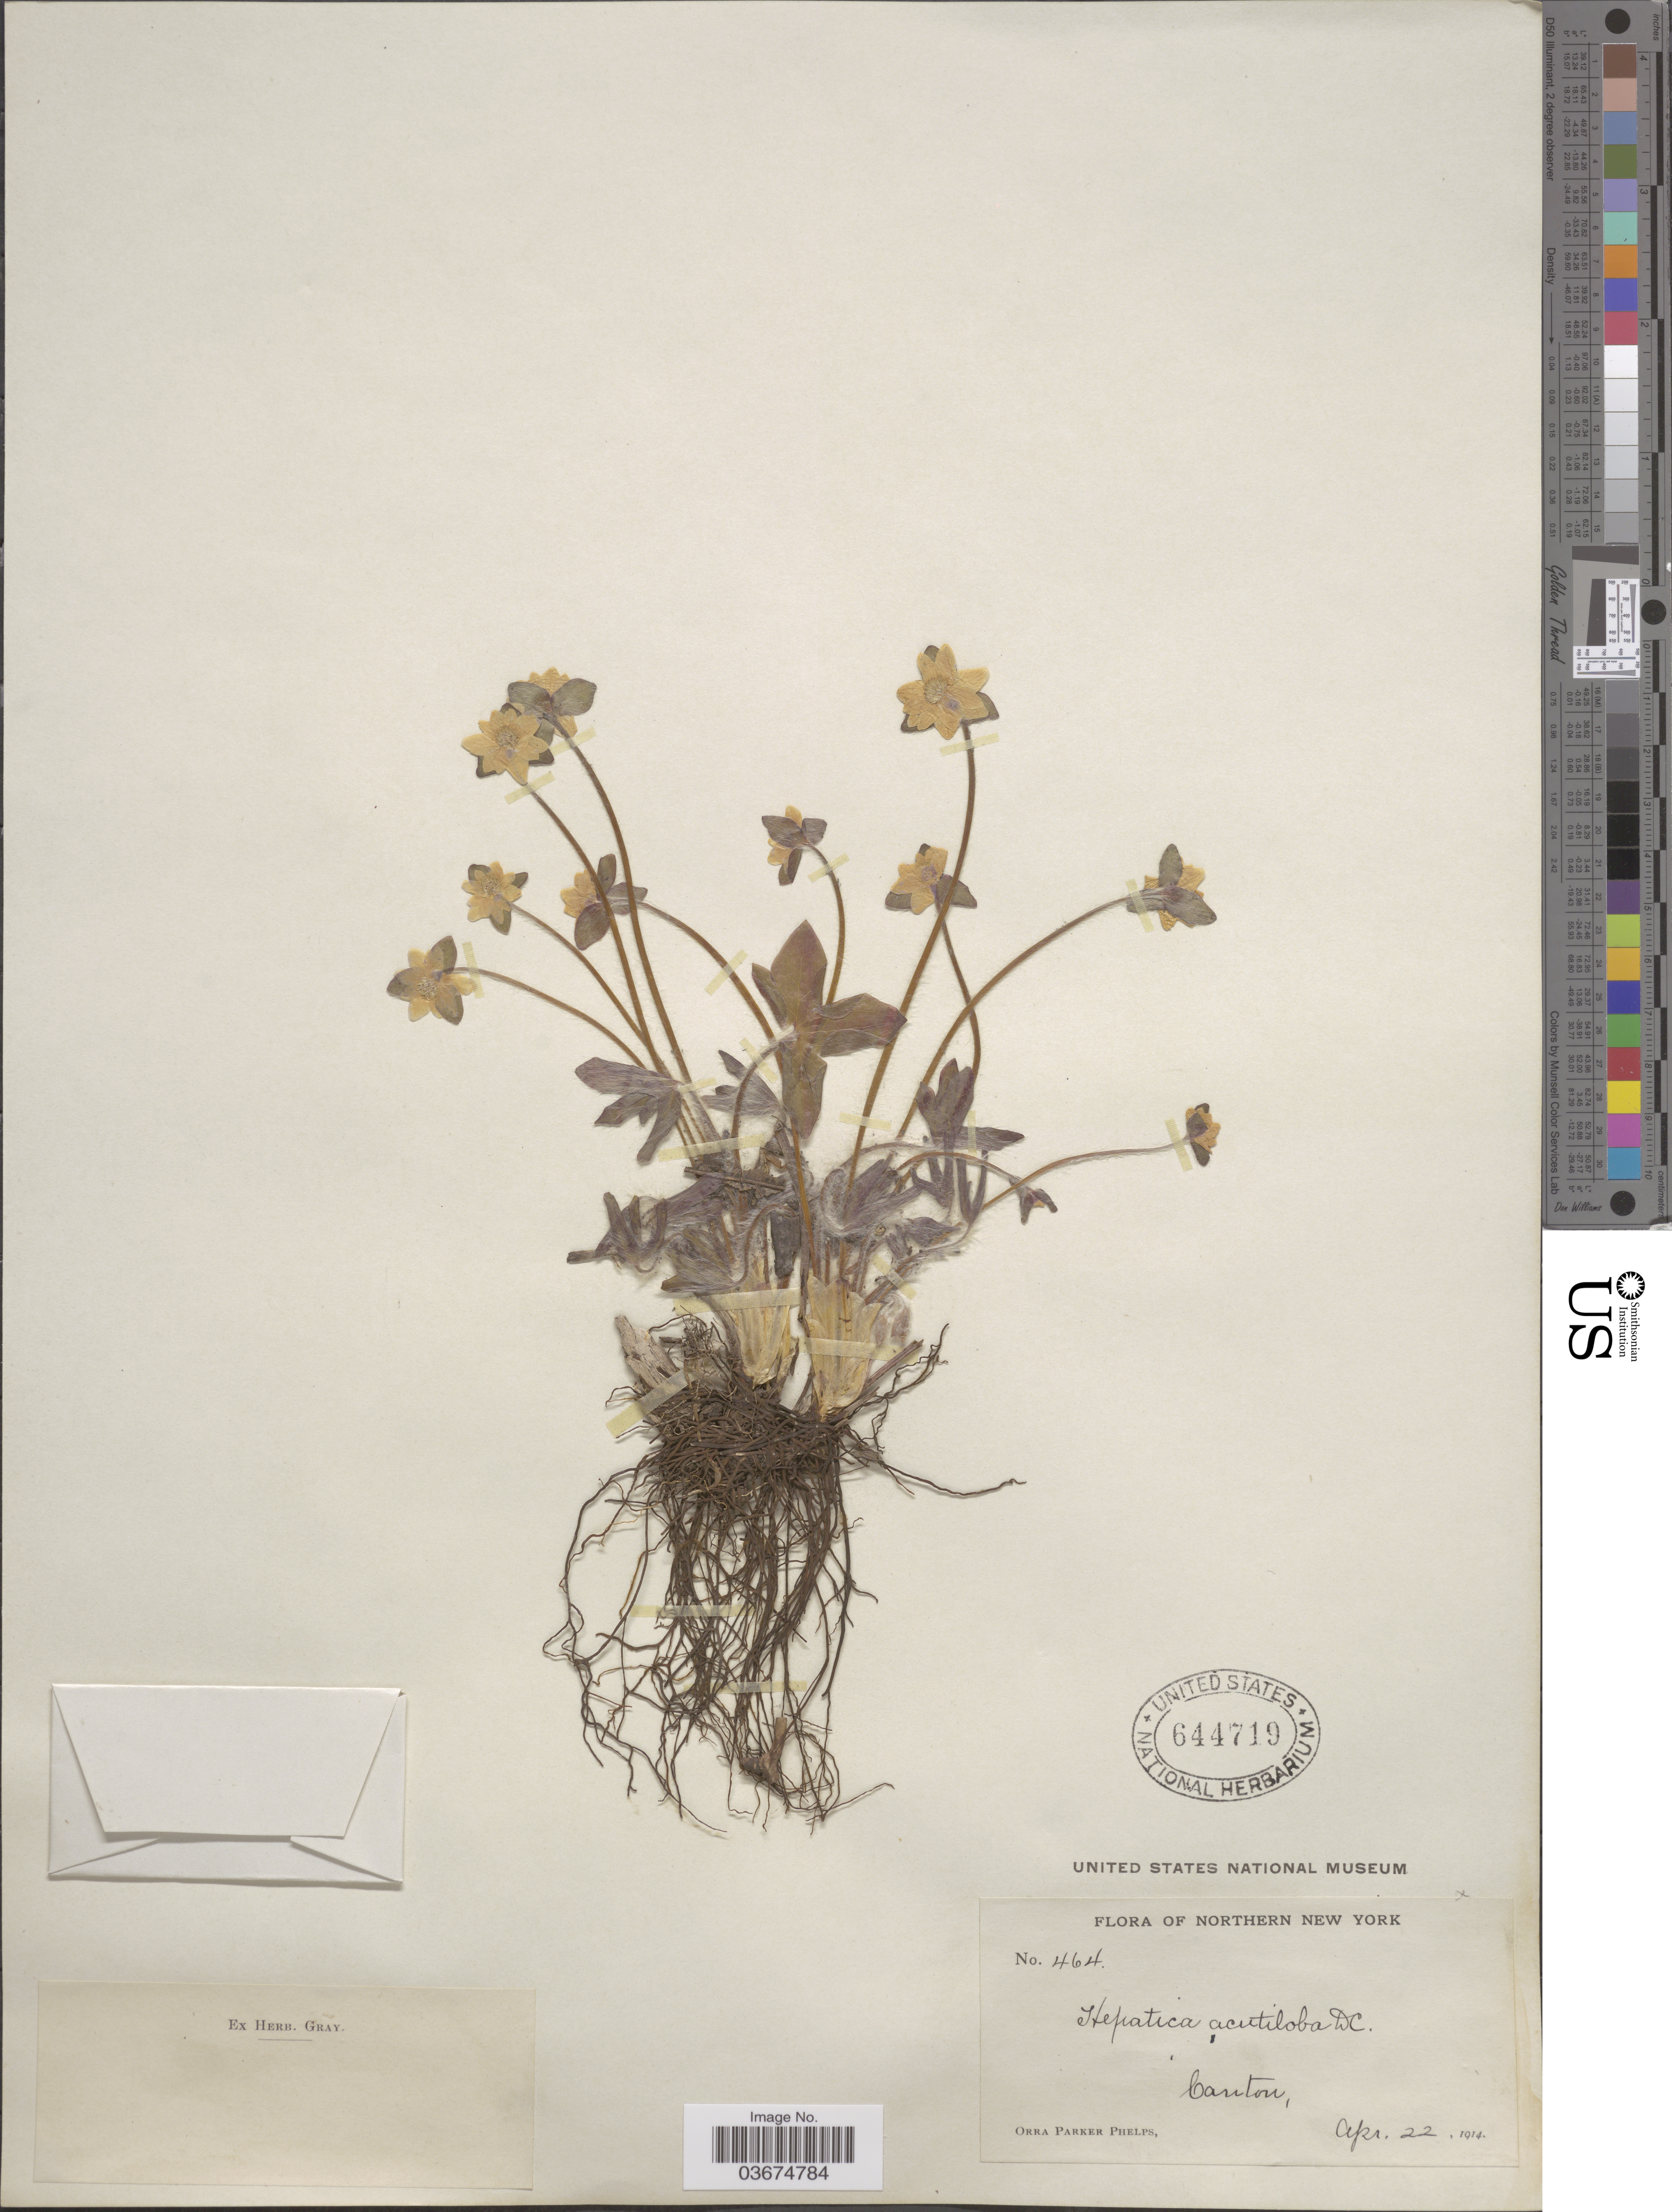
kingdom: Plantae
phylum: Tracheophyta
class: Magnoliopsida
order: Ranunculales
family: Ranunculaceae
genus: Hepatica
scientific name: Hepatica acutiloba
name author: DC.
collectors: O. P. Phelps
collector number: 464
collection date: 1914-04-22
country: United States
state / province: New York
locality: Northern New York. Canton.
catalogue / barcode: US 644719